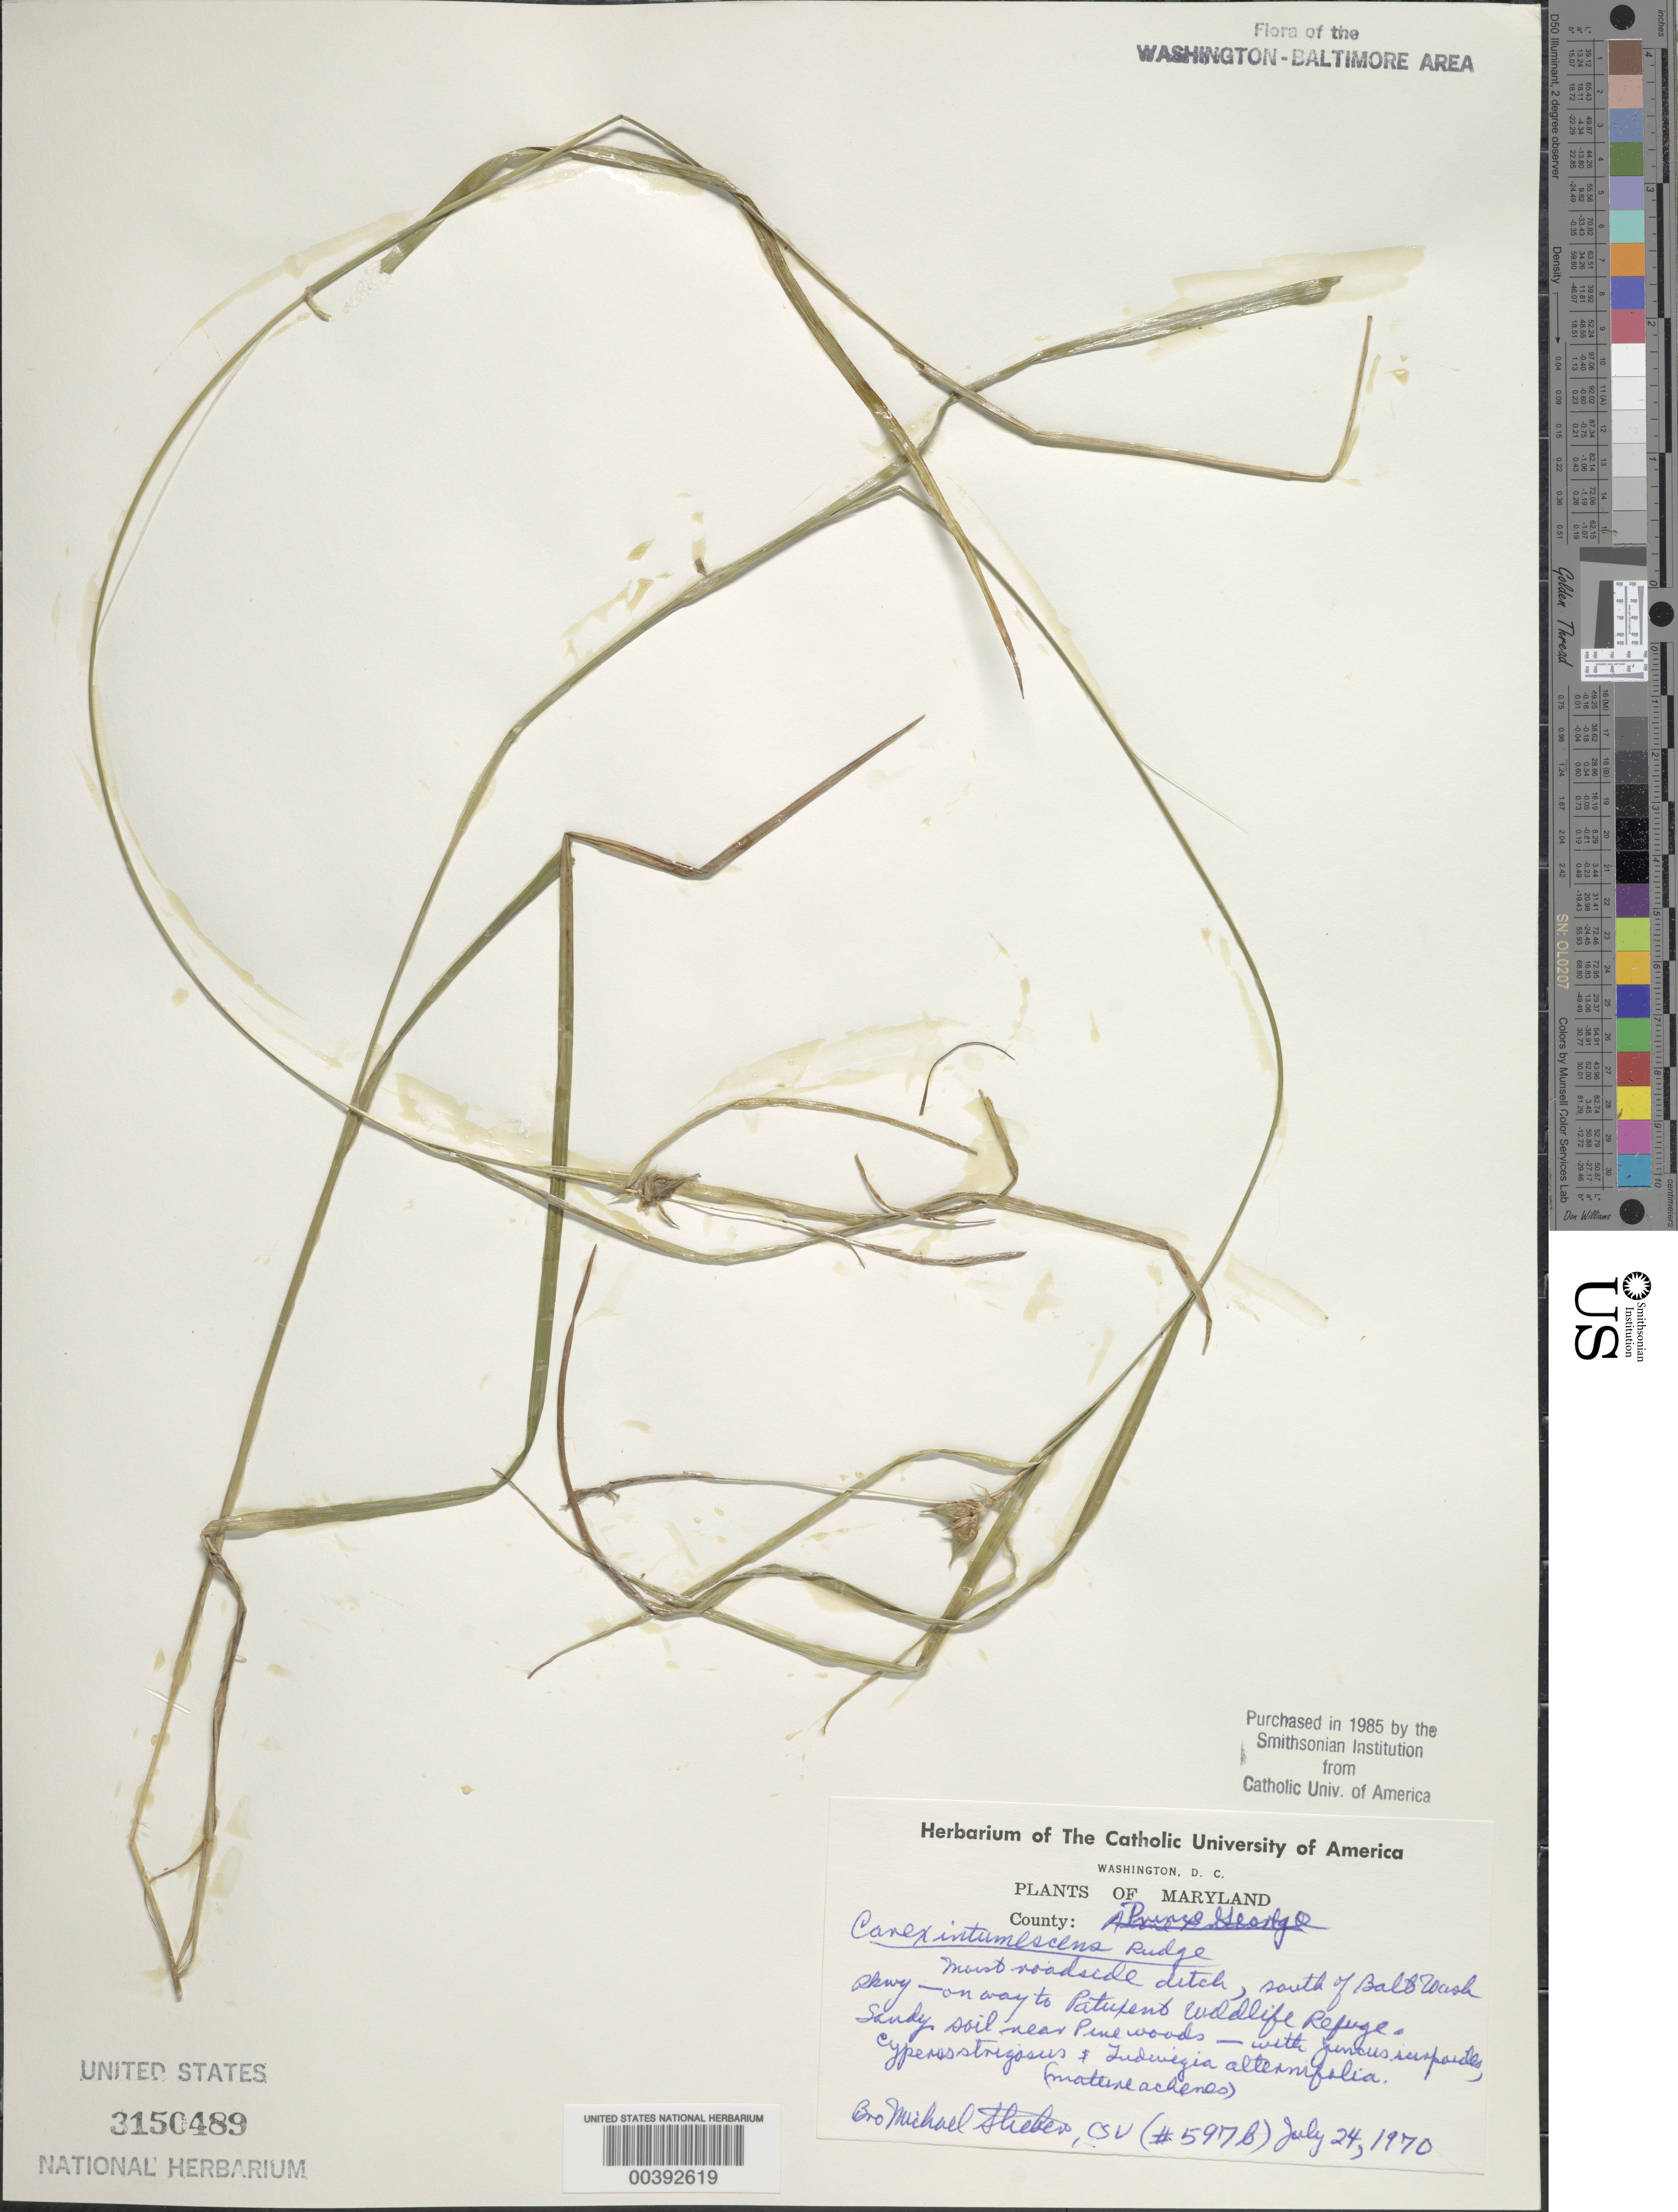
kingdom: Plantae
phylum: Tracheophyta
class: Liliopsida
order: Poales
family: Cyperaceae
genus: Carex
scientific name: Carex intumescens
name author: Rudge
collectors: Bro. M. Stieber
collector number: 597B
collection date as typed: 24 Jul 1970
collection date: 1970-07-24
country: United States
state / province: Maryland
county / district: Prince George's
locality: S of Baltimore-Washington Parkway, on way to Patuxent Wildlife Refuge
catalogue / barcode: US 3150489